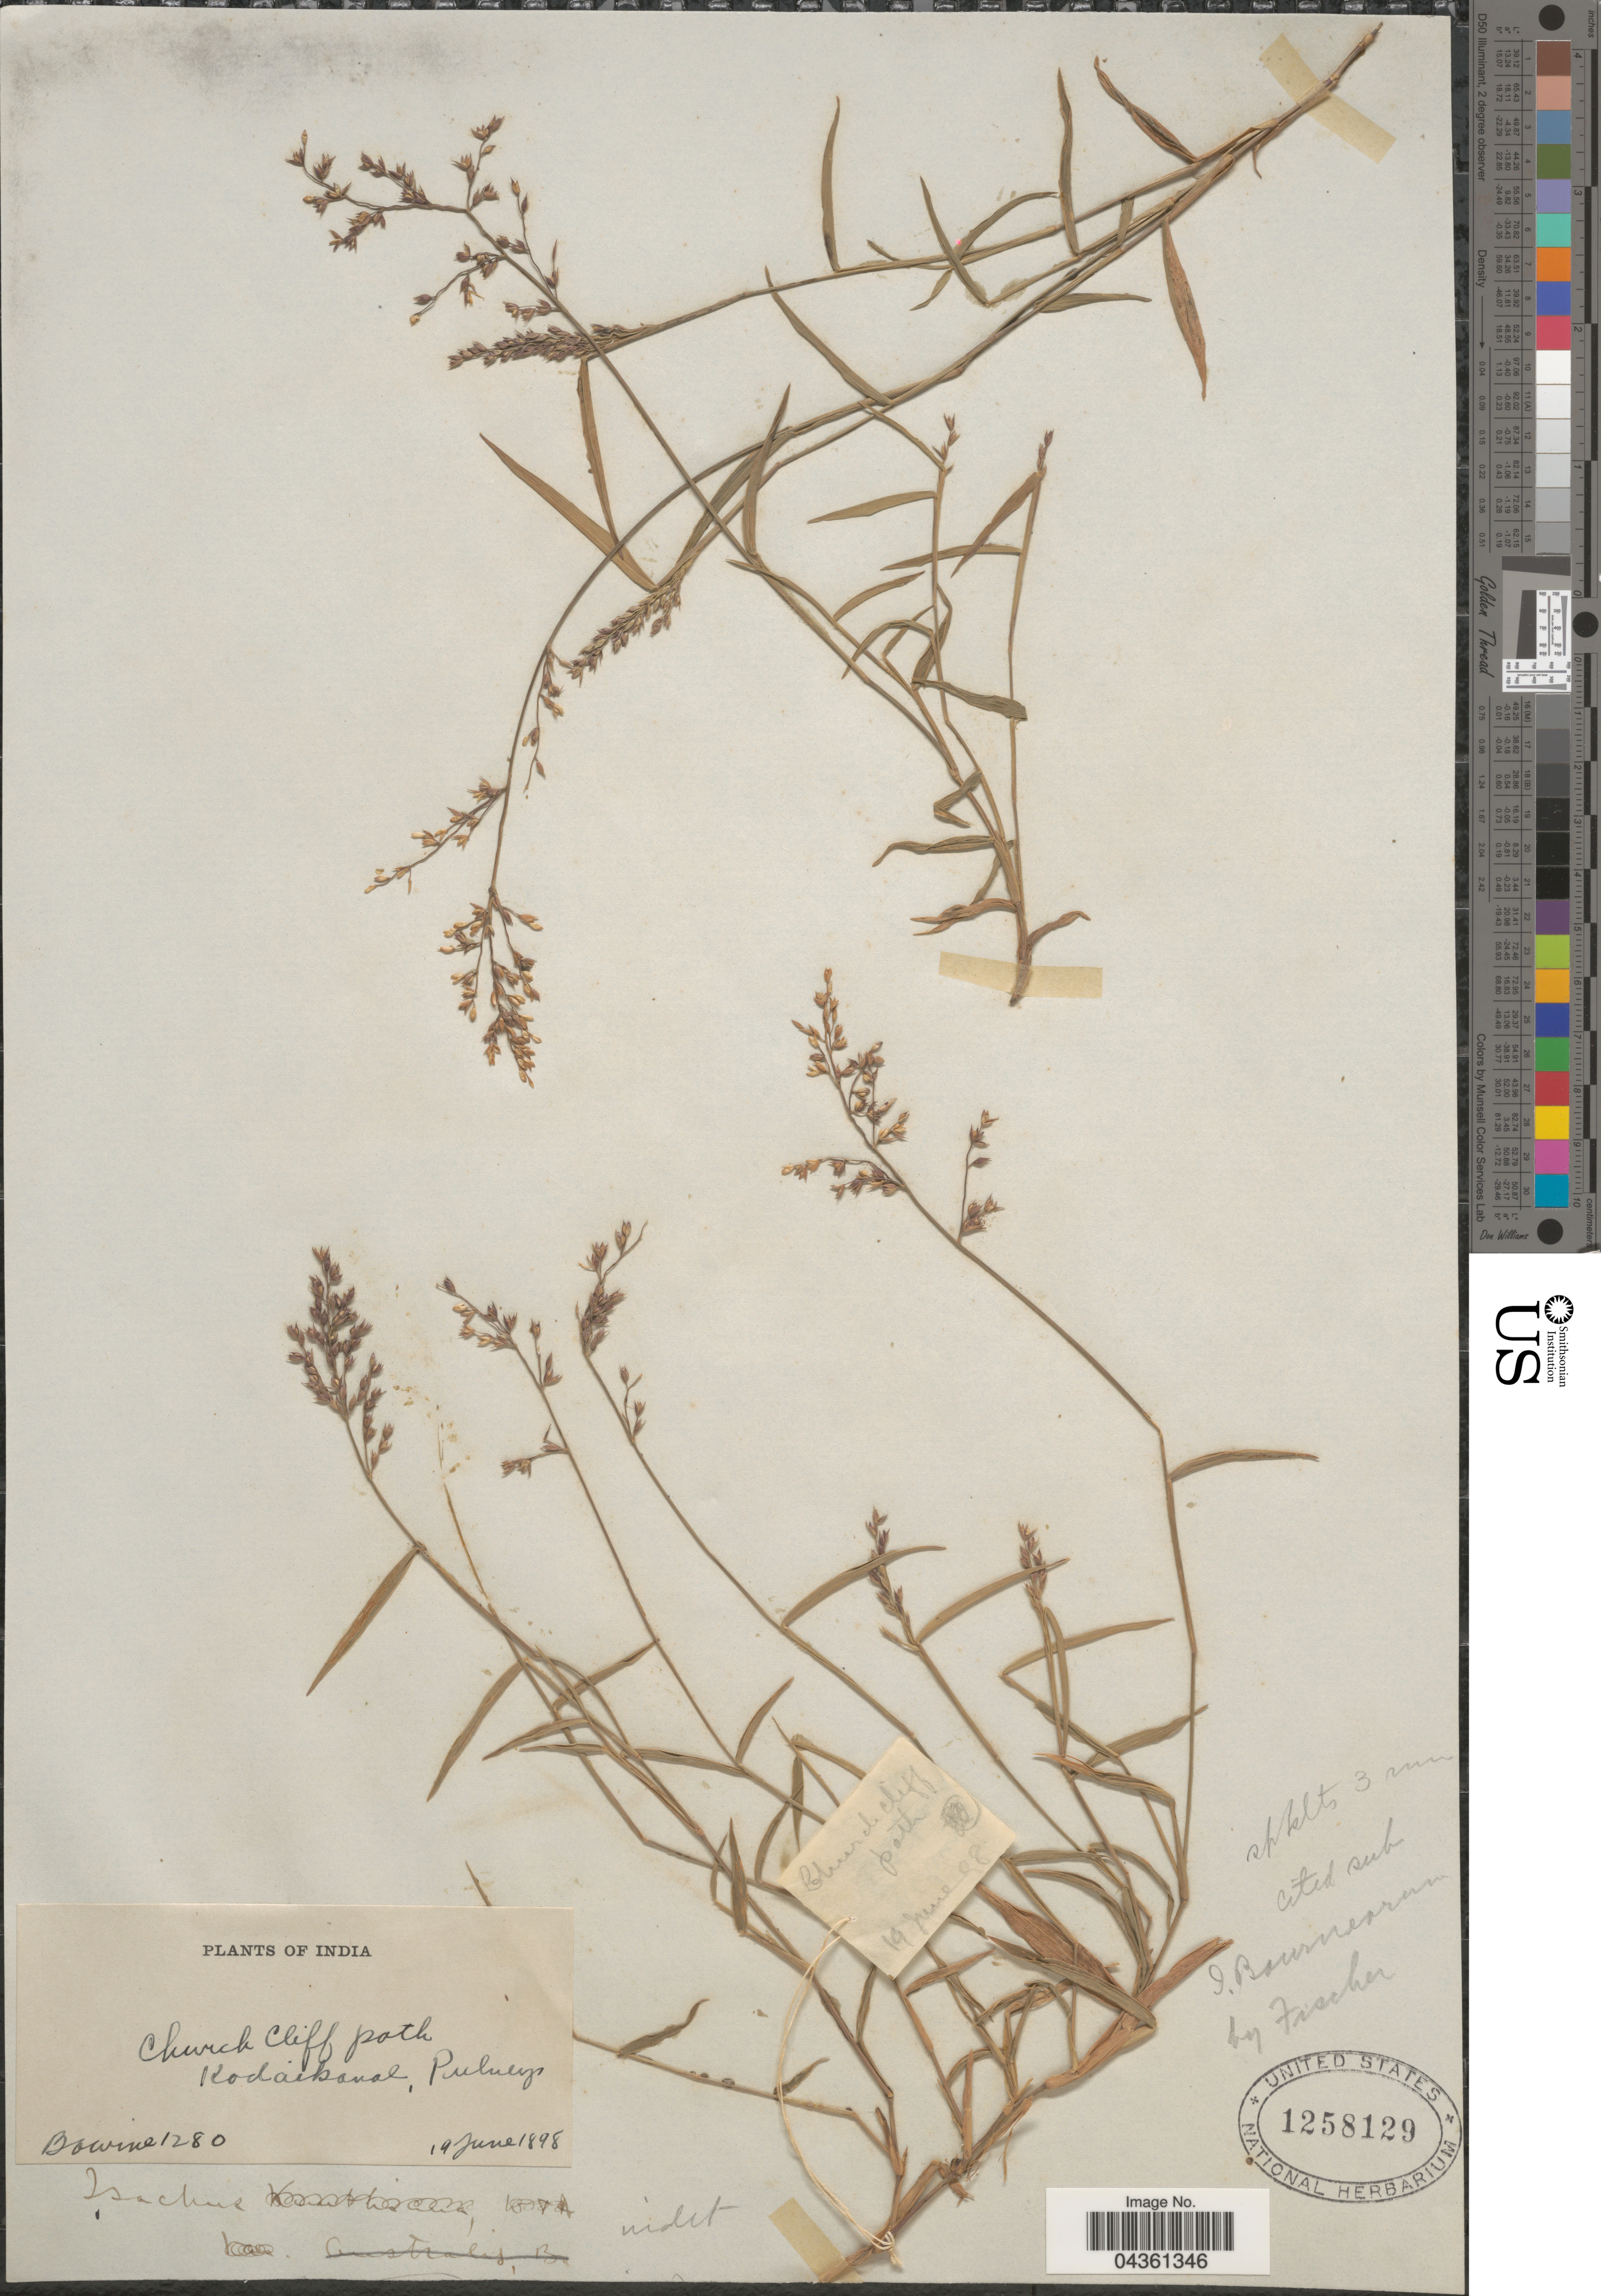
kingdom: Plantae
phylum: Tracheophyta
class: Liliopsida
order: Poales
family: Poaceae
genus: Isachne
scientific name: Isachne bourneorum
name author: C.E.C. Fisch.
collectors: -- Bourne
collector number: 1280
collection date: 1898-06-19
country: India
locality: Church Cliff path Kodaikanal, Pulneys.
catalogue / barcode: US 1258129